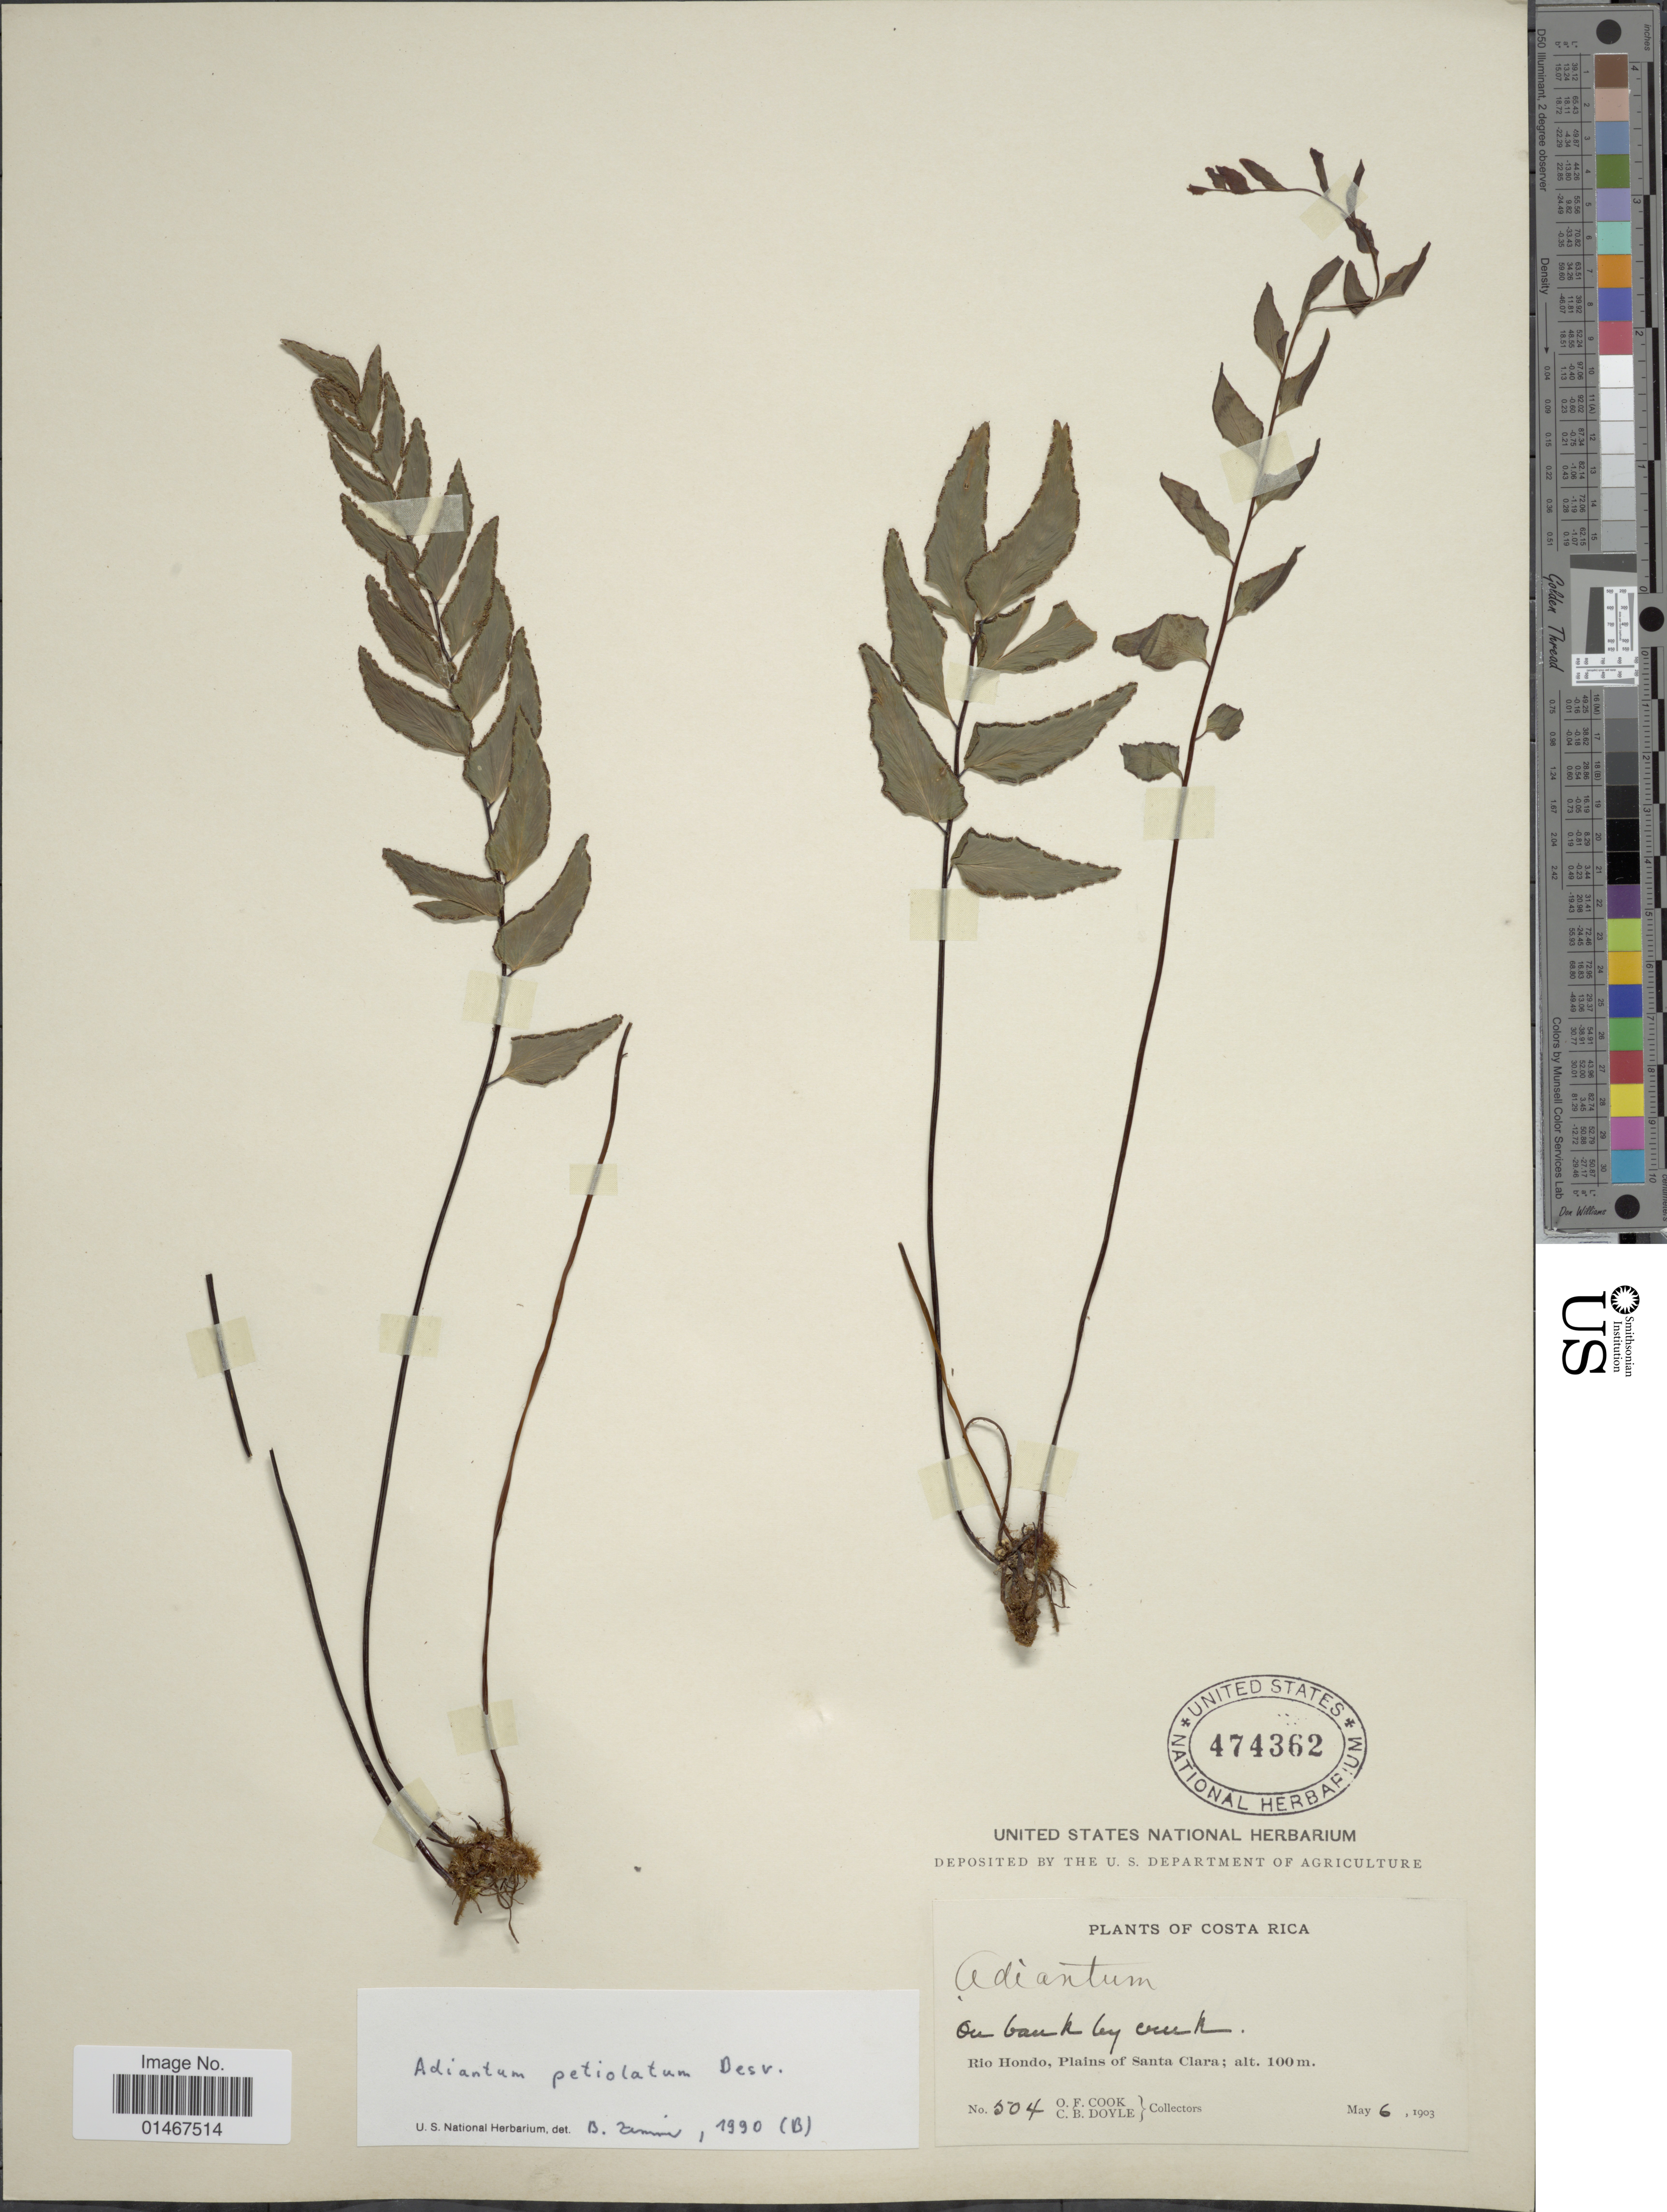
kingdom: Plantae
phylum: Tracheophyta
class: Polypodiopsida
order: Polypodiales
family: Pteridaceae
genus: Adiantum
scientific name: Adiantum petiolatum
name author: Desv.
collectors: O. F. Cook & C. Doyle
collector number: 504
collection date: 1903-05-06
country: Costa Rica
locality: On bank by creek. Rio Hondo, Plains of Santa Clara.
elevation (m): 100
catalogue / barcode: US 474362